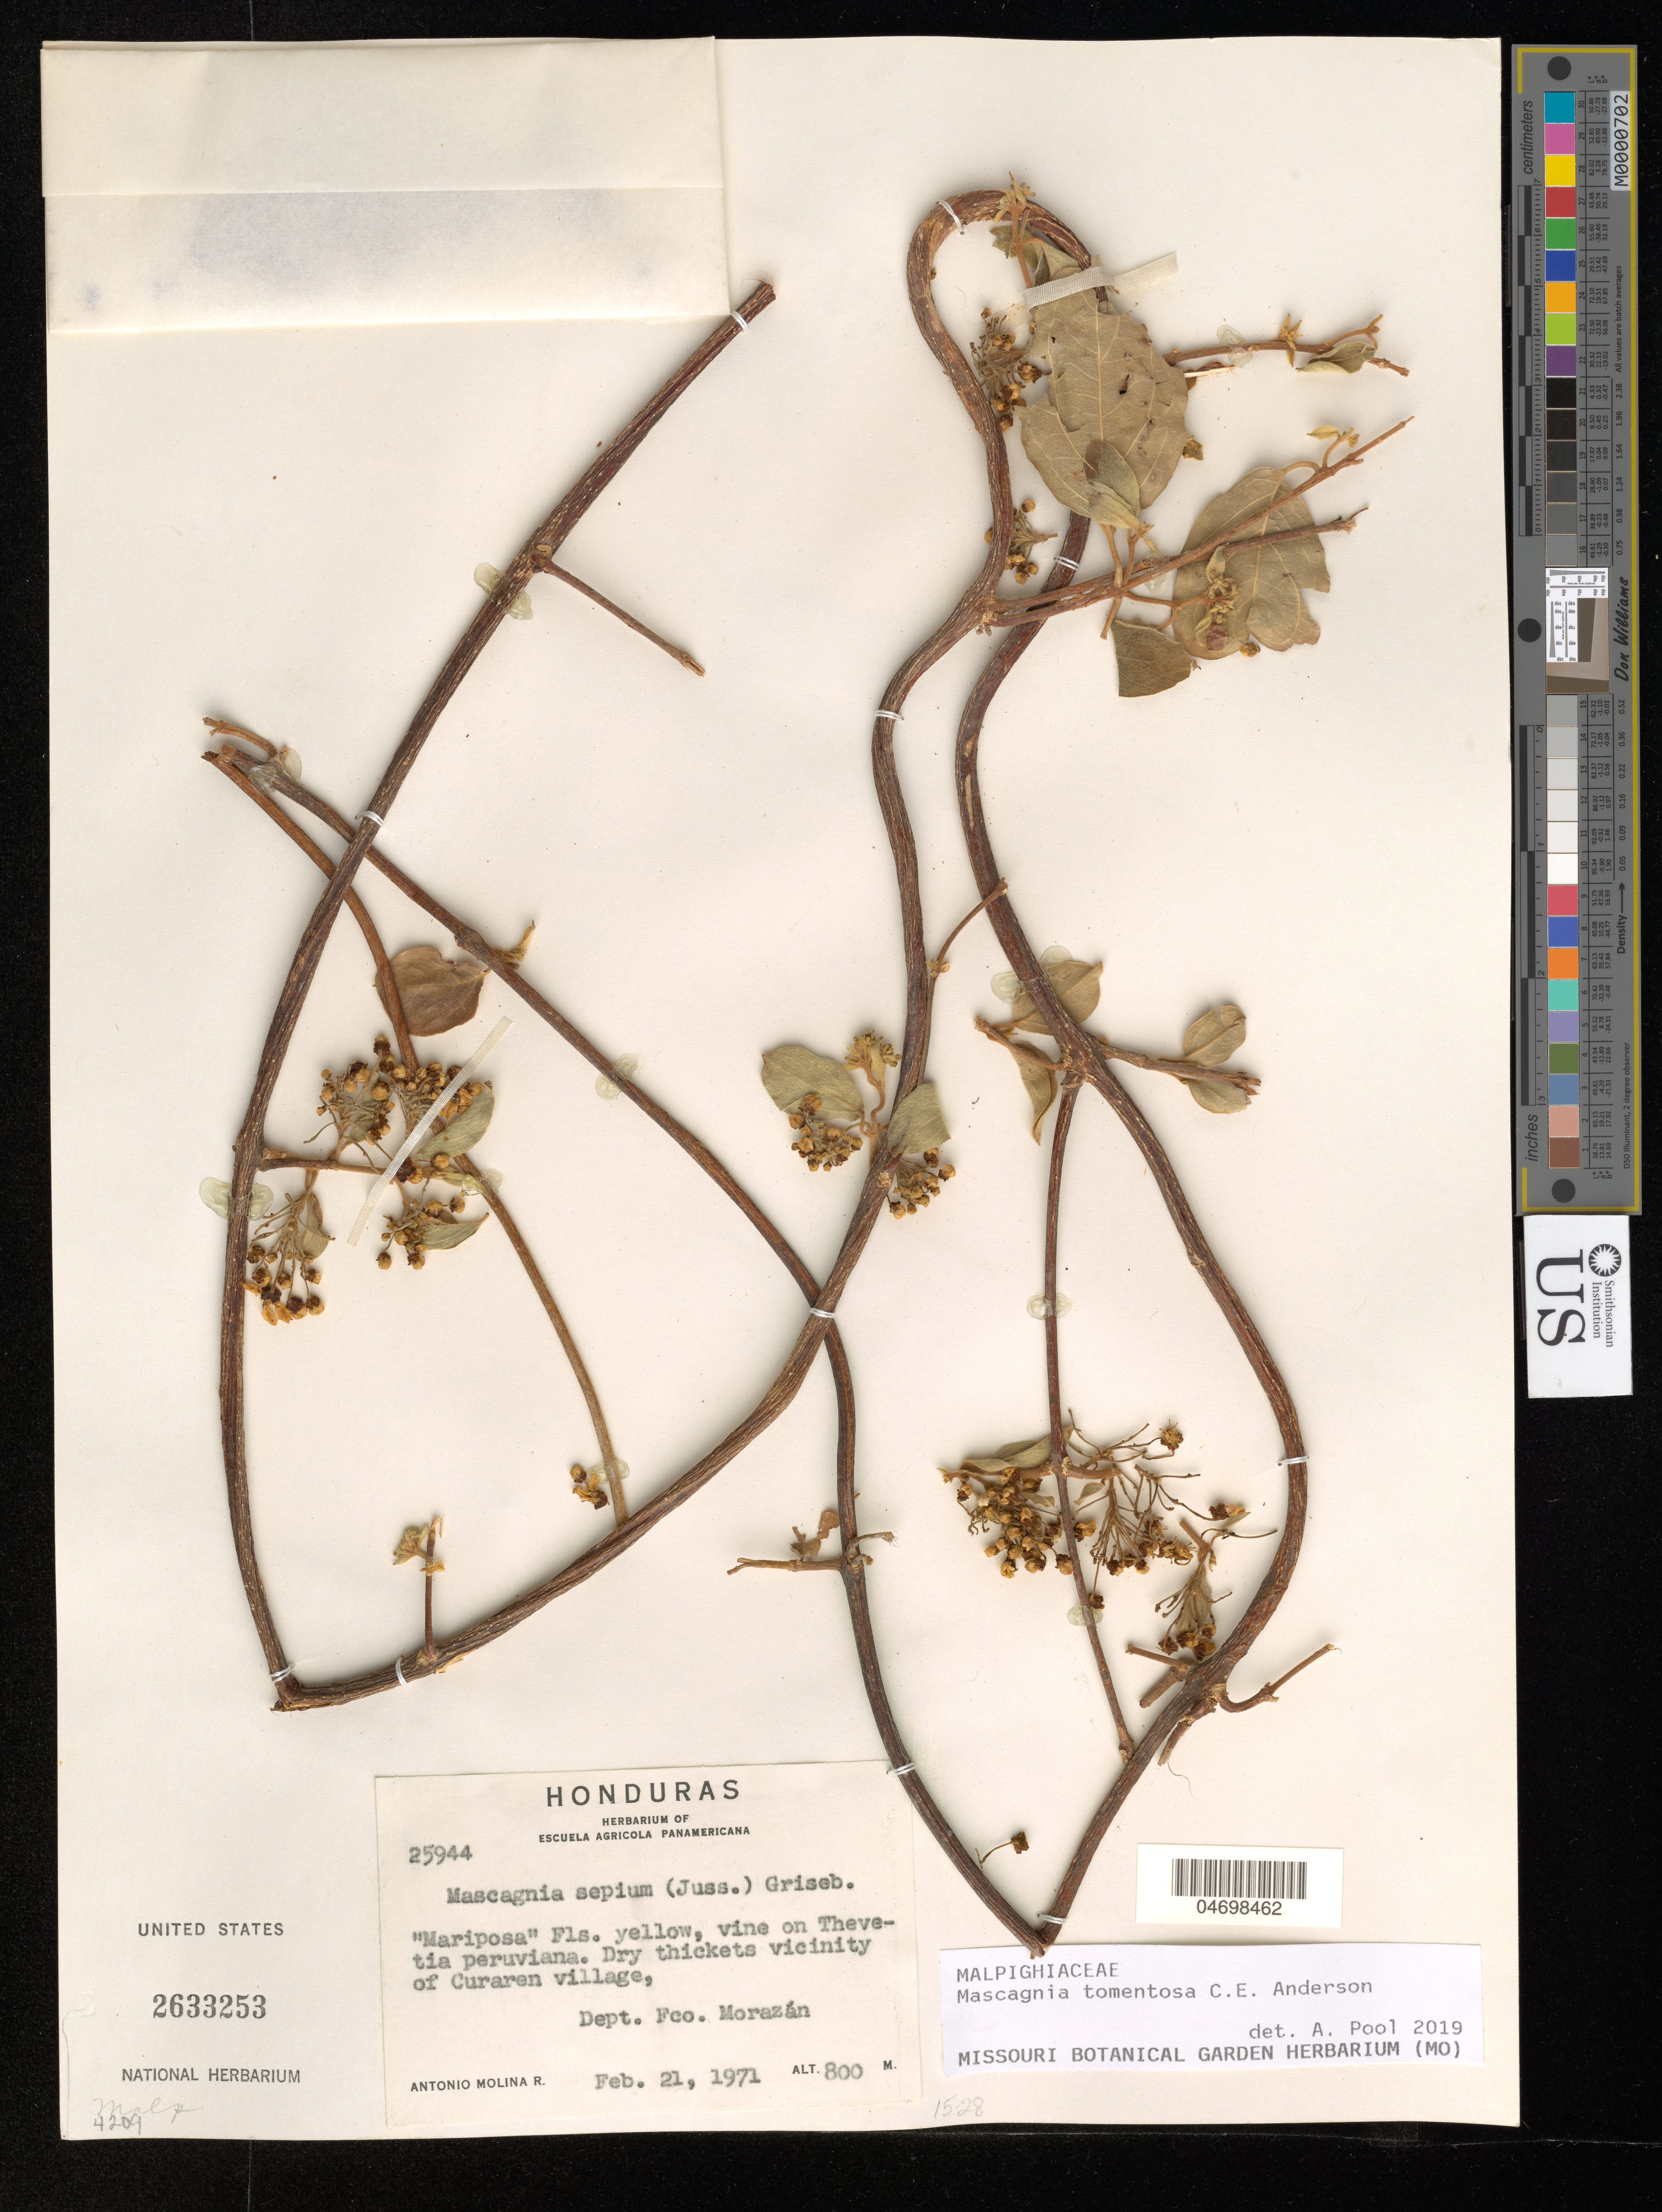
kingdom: Plantae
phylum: Tracheophyta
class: Magnoliopsida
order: Malpighiales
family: Malpighiaceae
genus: Mascagnia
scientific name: Mascagnia tomentosa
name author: C.E. Anderson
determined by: Pool, A., (MO), Missouri Botanical Garden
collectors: A. Molina R.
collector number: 25944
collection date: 1971-02-21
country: Honduras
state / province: Fco. Morazán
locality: Dry thickets vicinity of Curaren village, Dept. Fco. Morazán.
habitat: Dry thickets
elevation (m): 800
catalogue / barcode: US 2633253